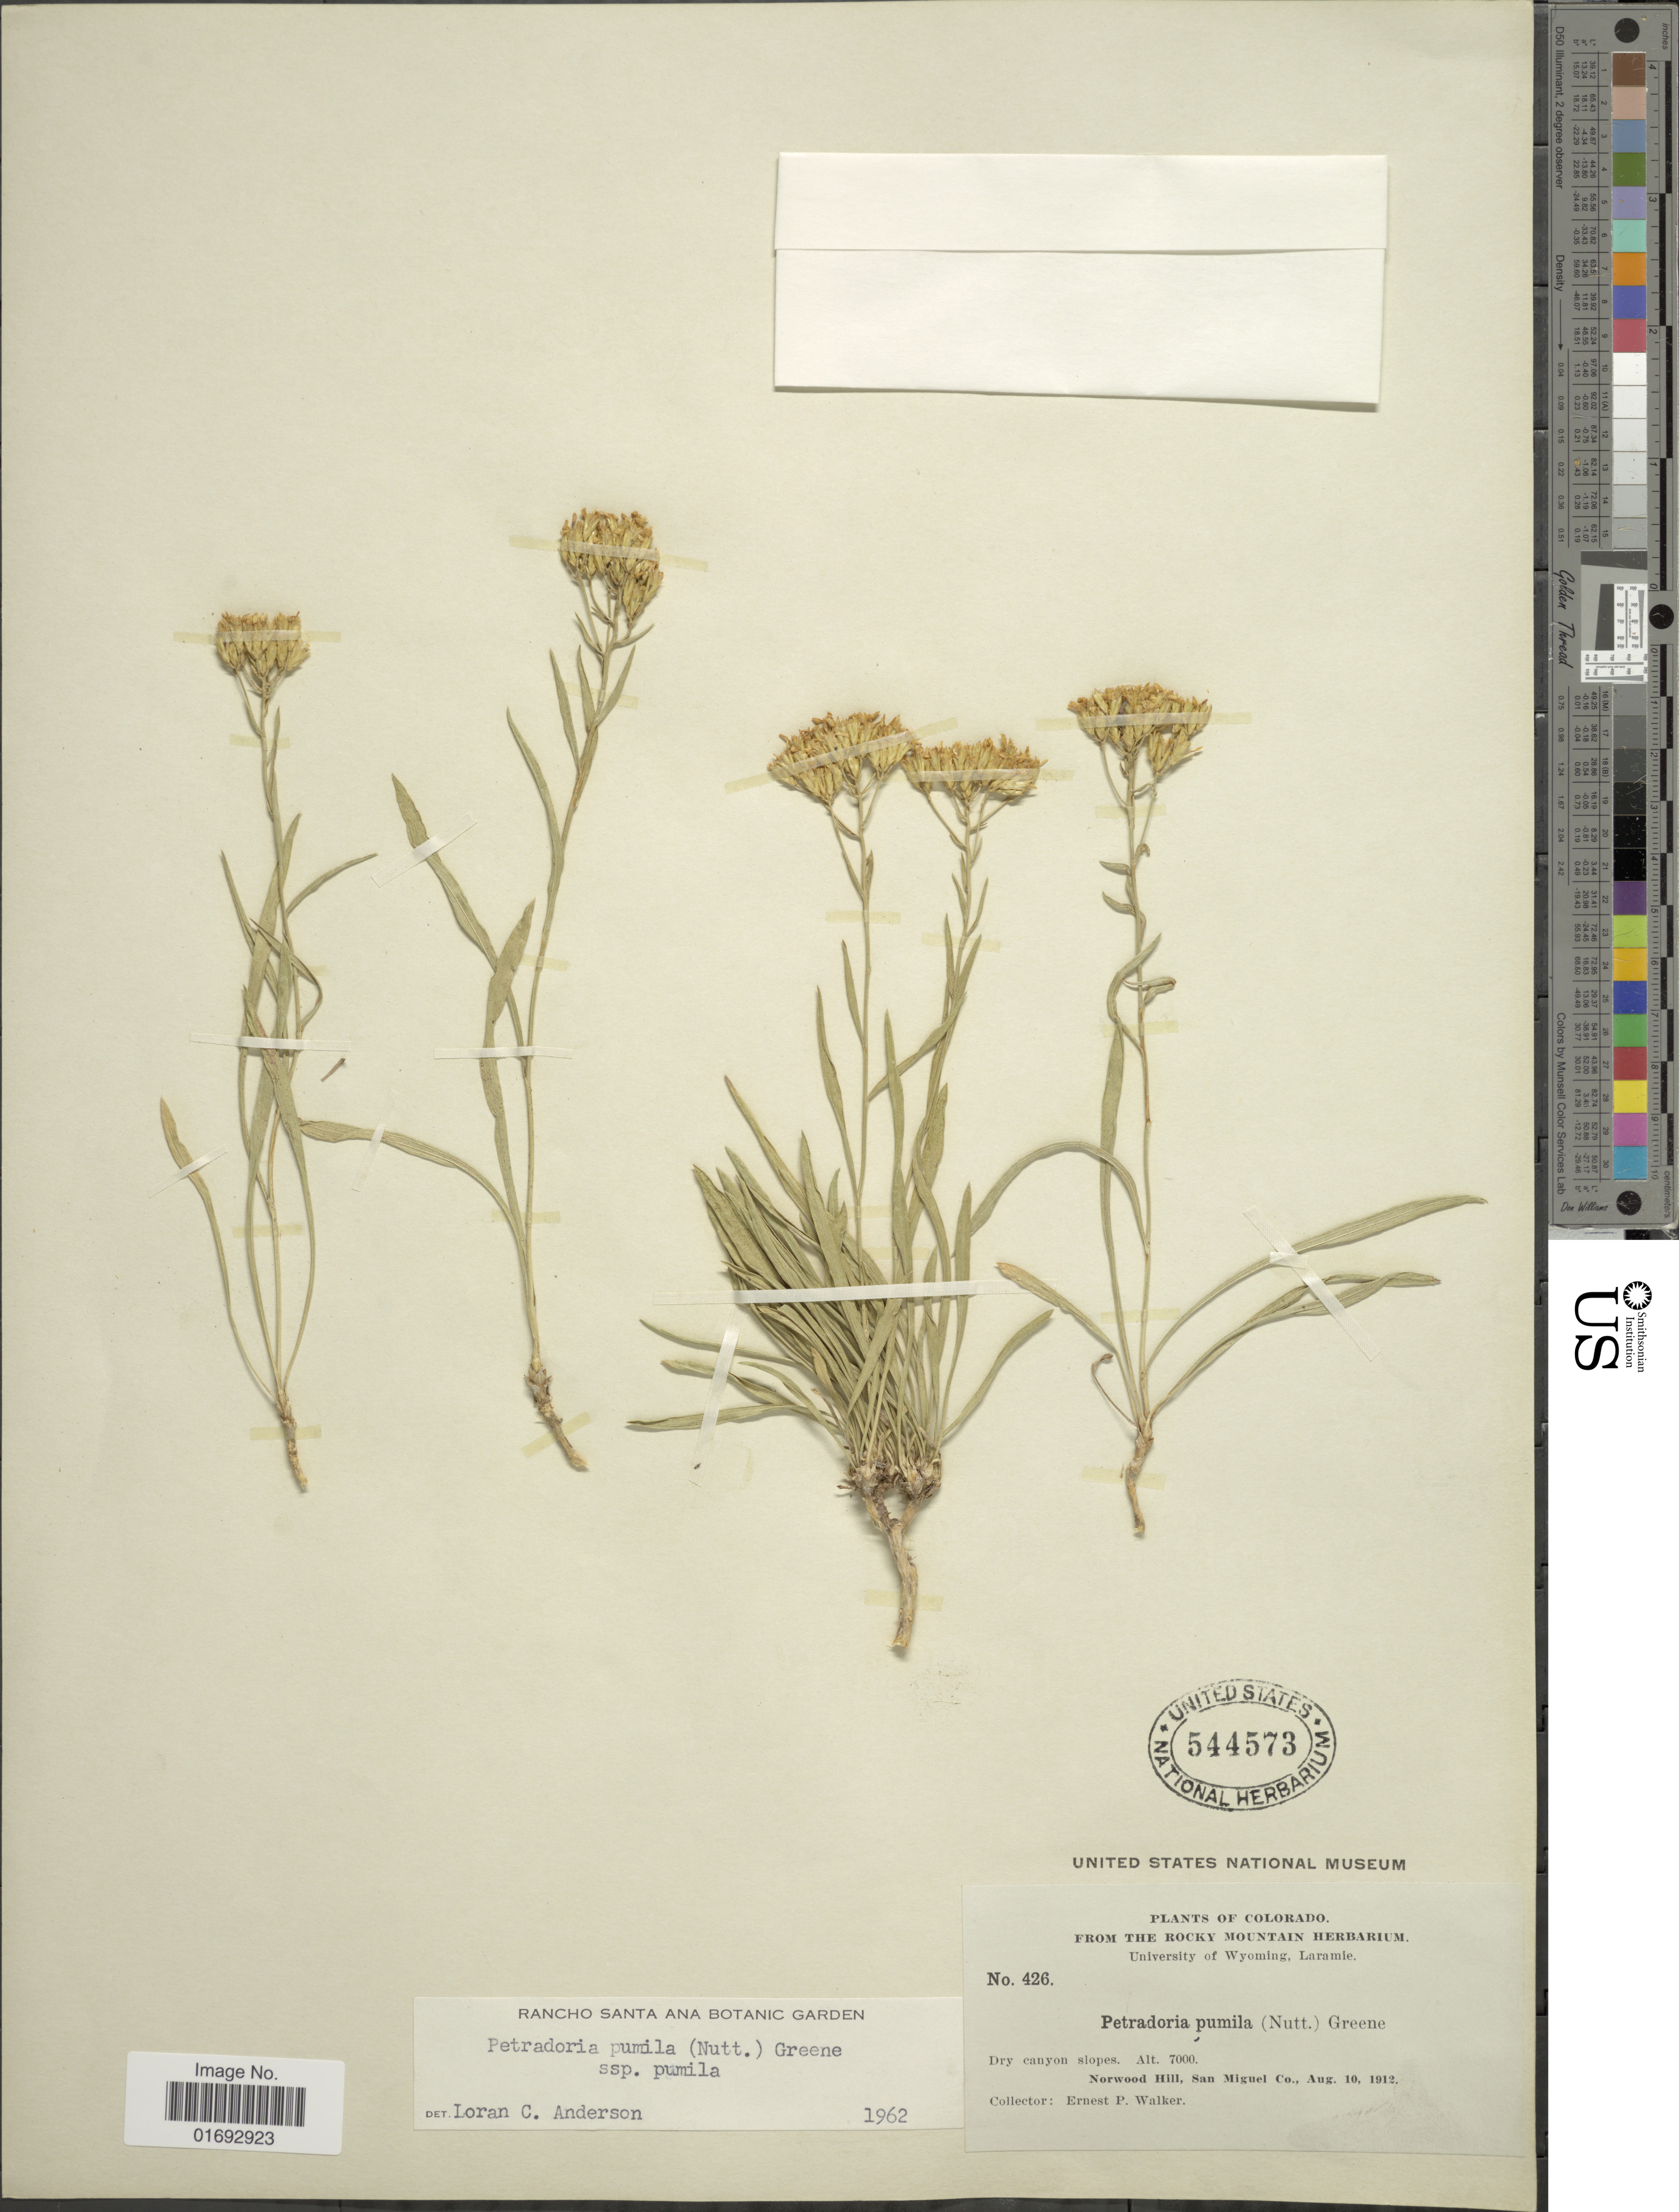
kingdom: Plantae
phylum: Tracheophyta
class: Magnoliopsida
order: Asterales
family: Asteraceae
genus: Petradoria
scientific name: Petradoria pumila var. pumila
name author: (Nutt.) Greene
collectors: E. P. Walker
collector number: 426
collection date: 1912-08-10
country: United States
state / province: Colorado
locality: Dry canyon slopes, Norwood Hill, San Miguek Co.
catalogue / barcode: US 544573